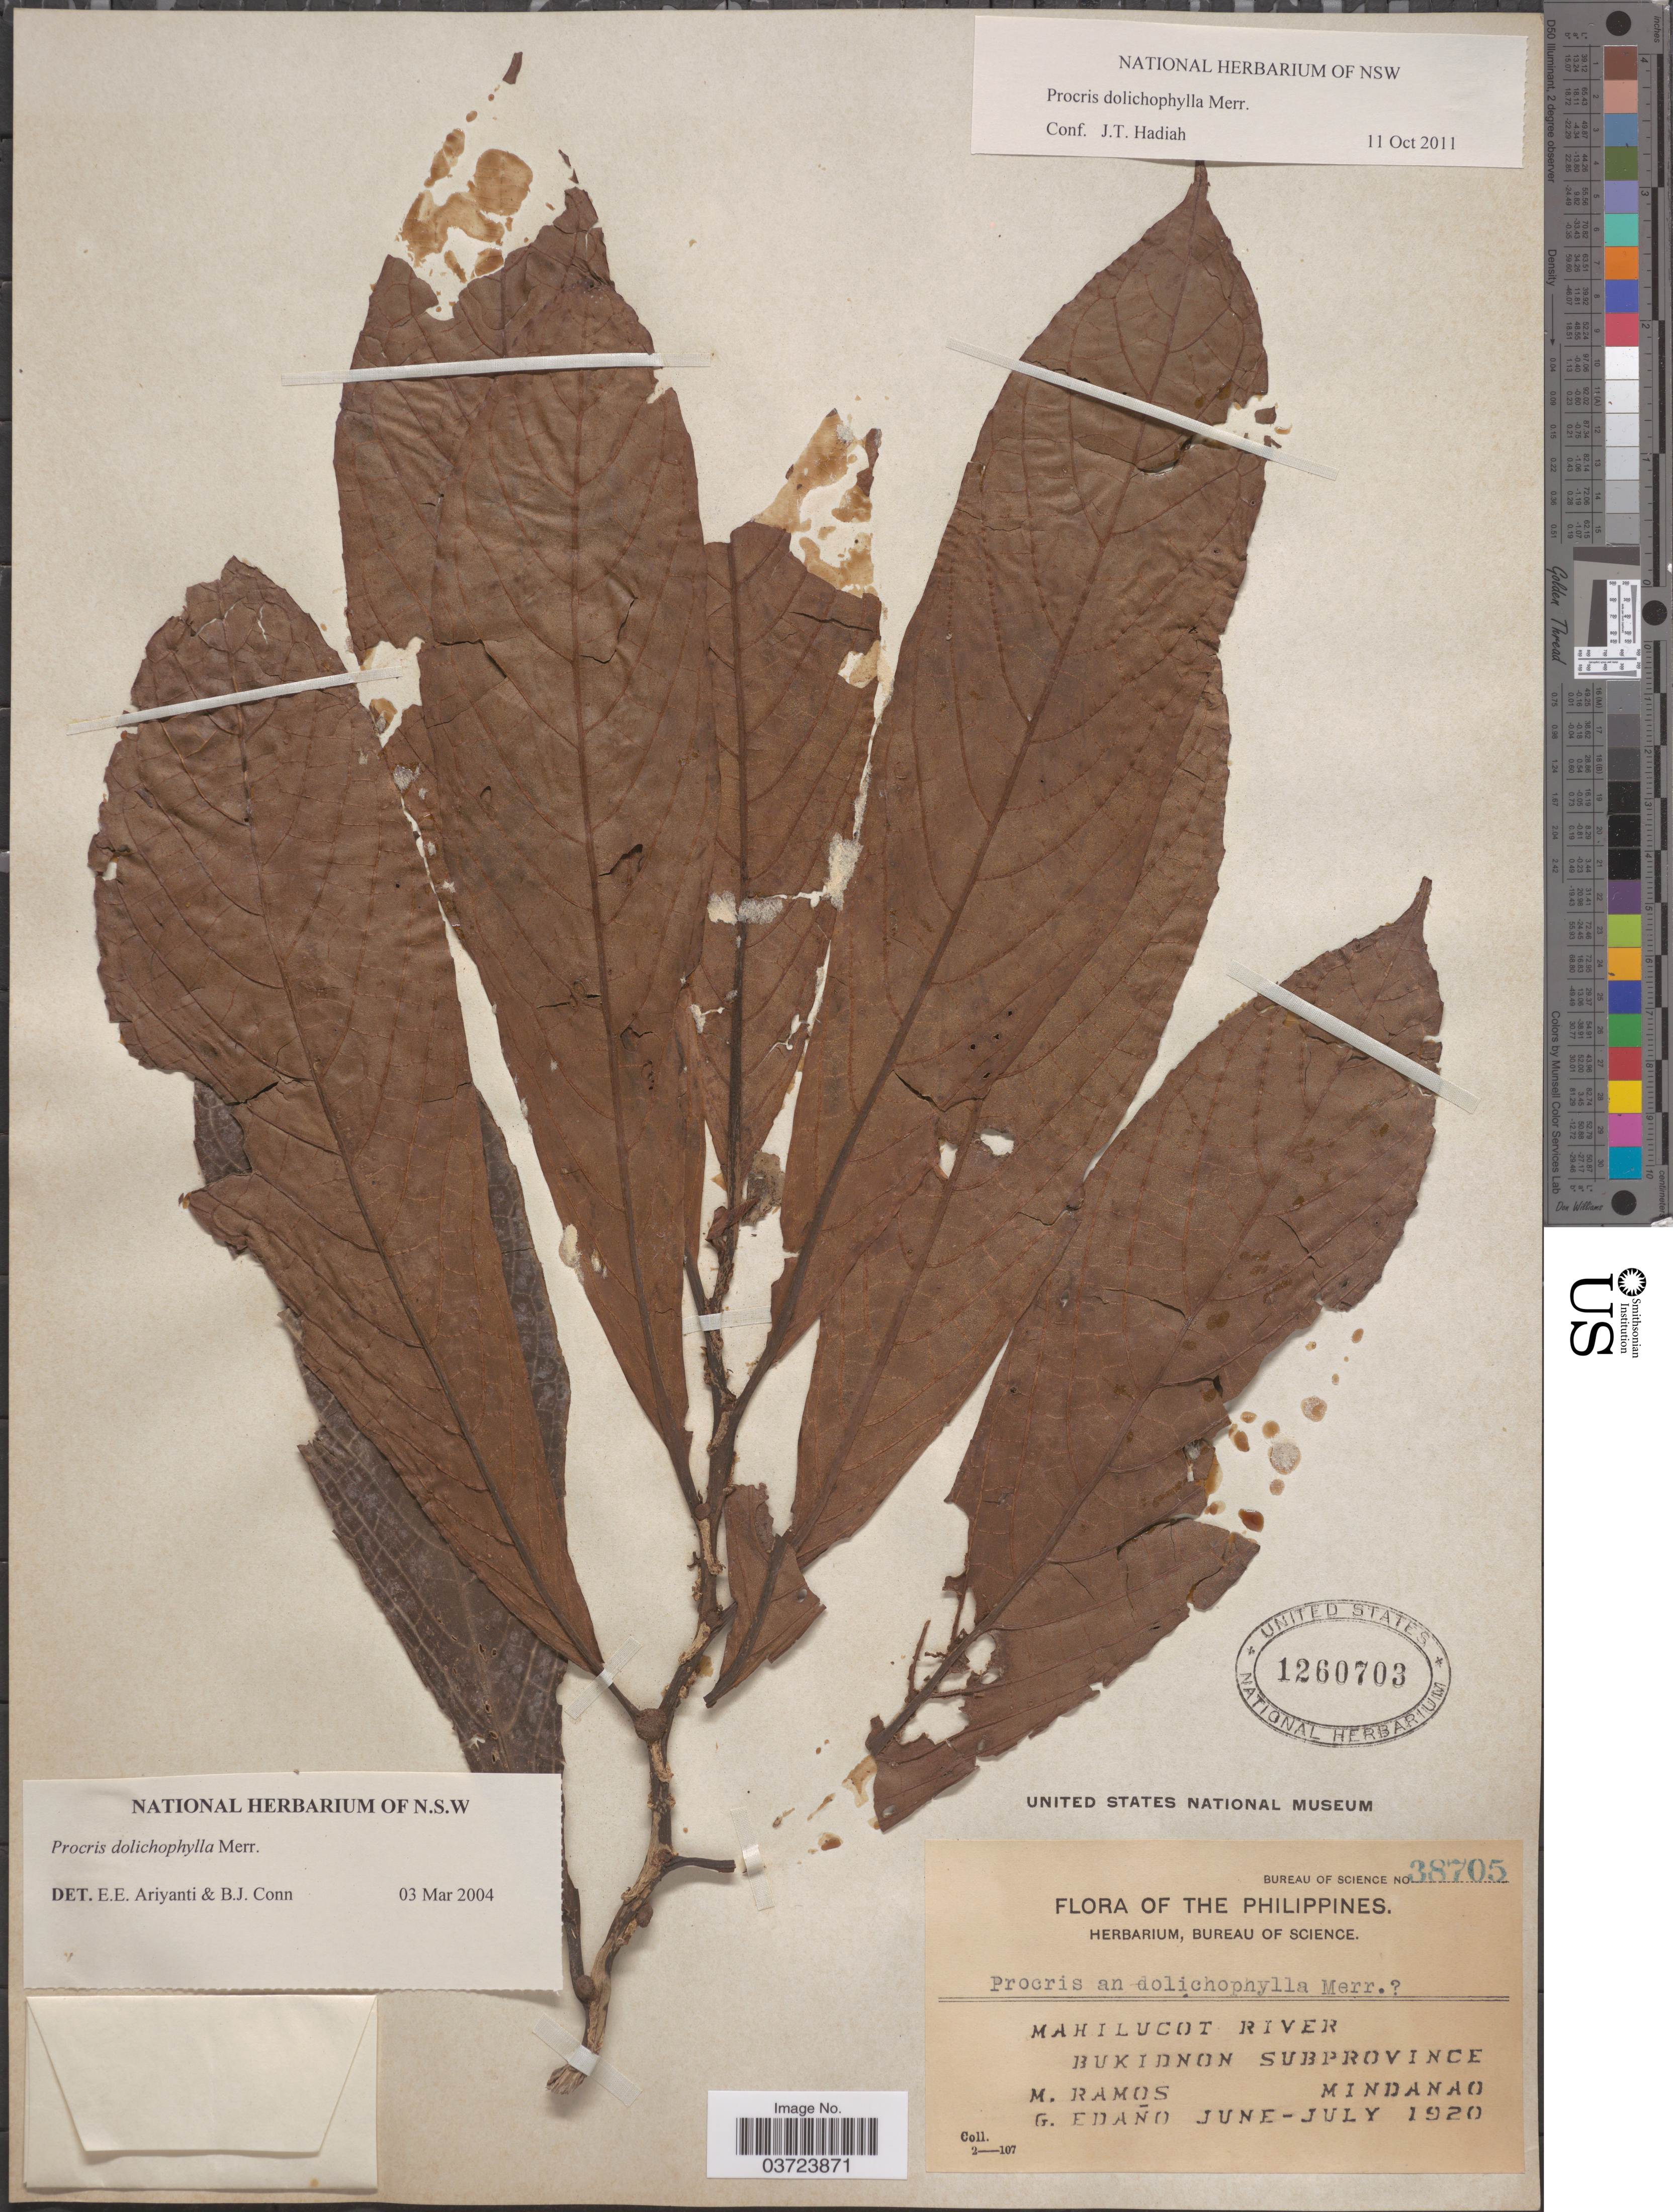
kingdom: Plantae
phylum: Tracheophyta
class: Magnoliopsida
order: Rosales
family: Urticaceae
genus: Procris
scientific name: Procris dolichophylla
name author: Merr.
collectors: M. Ramos & G. Edaño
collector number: Bureau of Science 38705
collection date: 1920-06/1920-07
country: Philippines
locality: Mahilucot River. Bukidnon Subprovince Mindanao.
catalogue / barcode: US 1260703